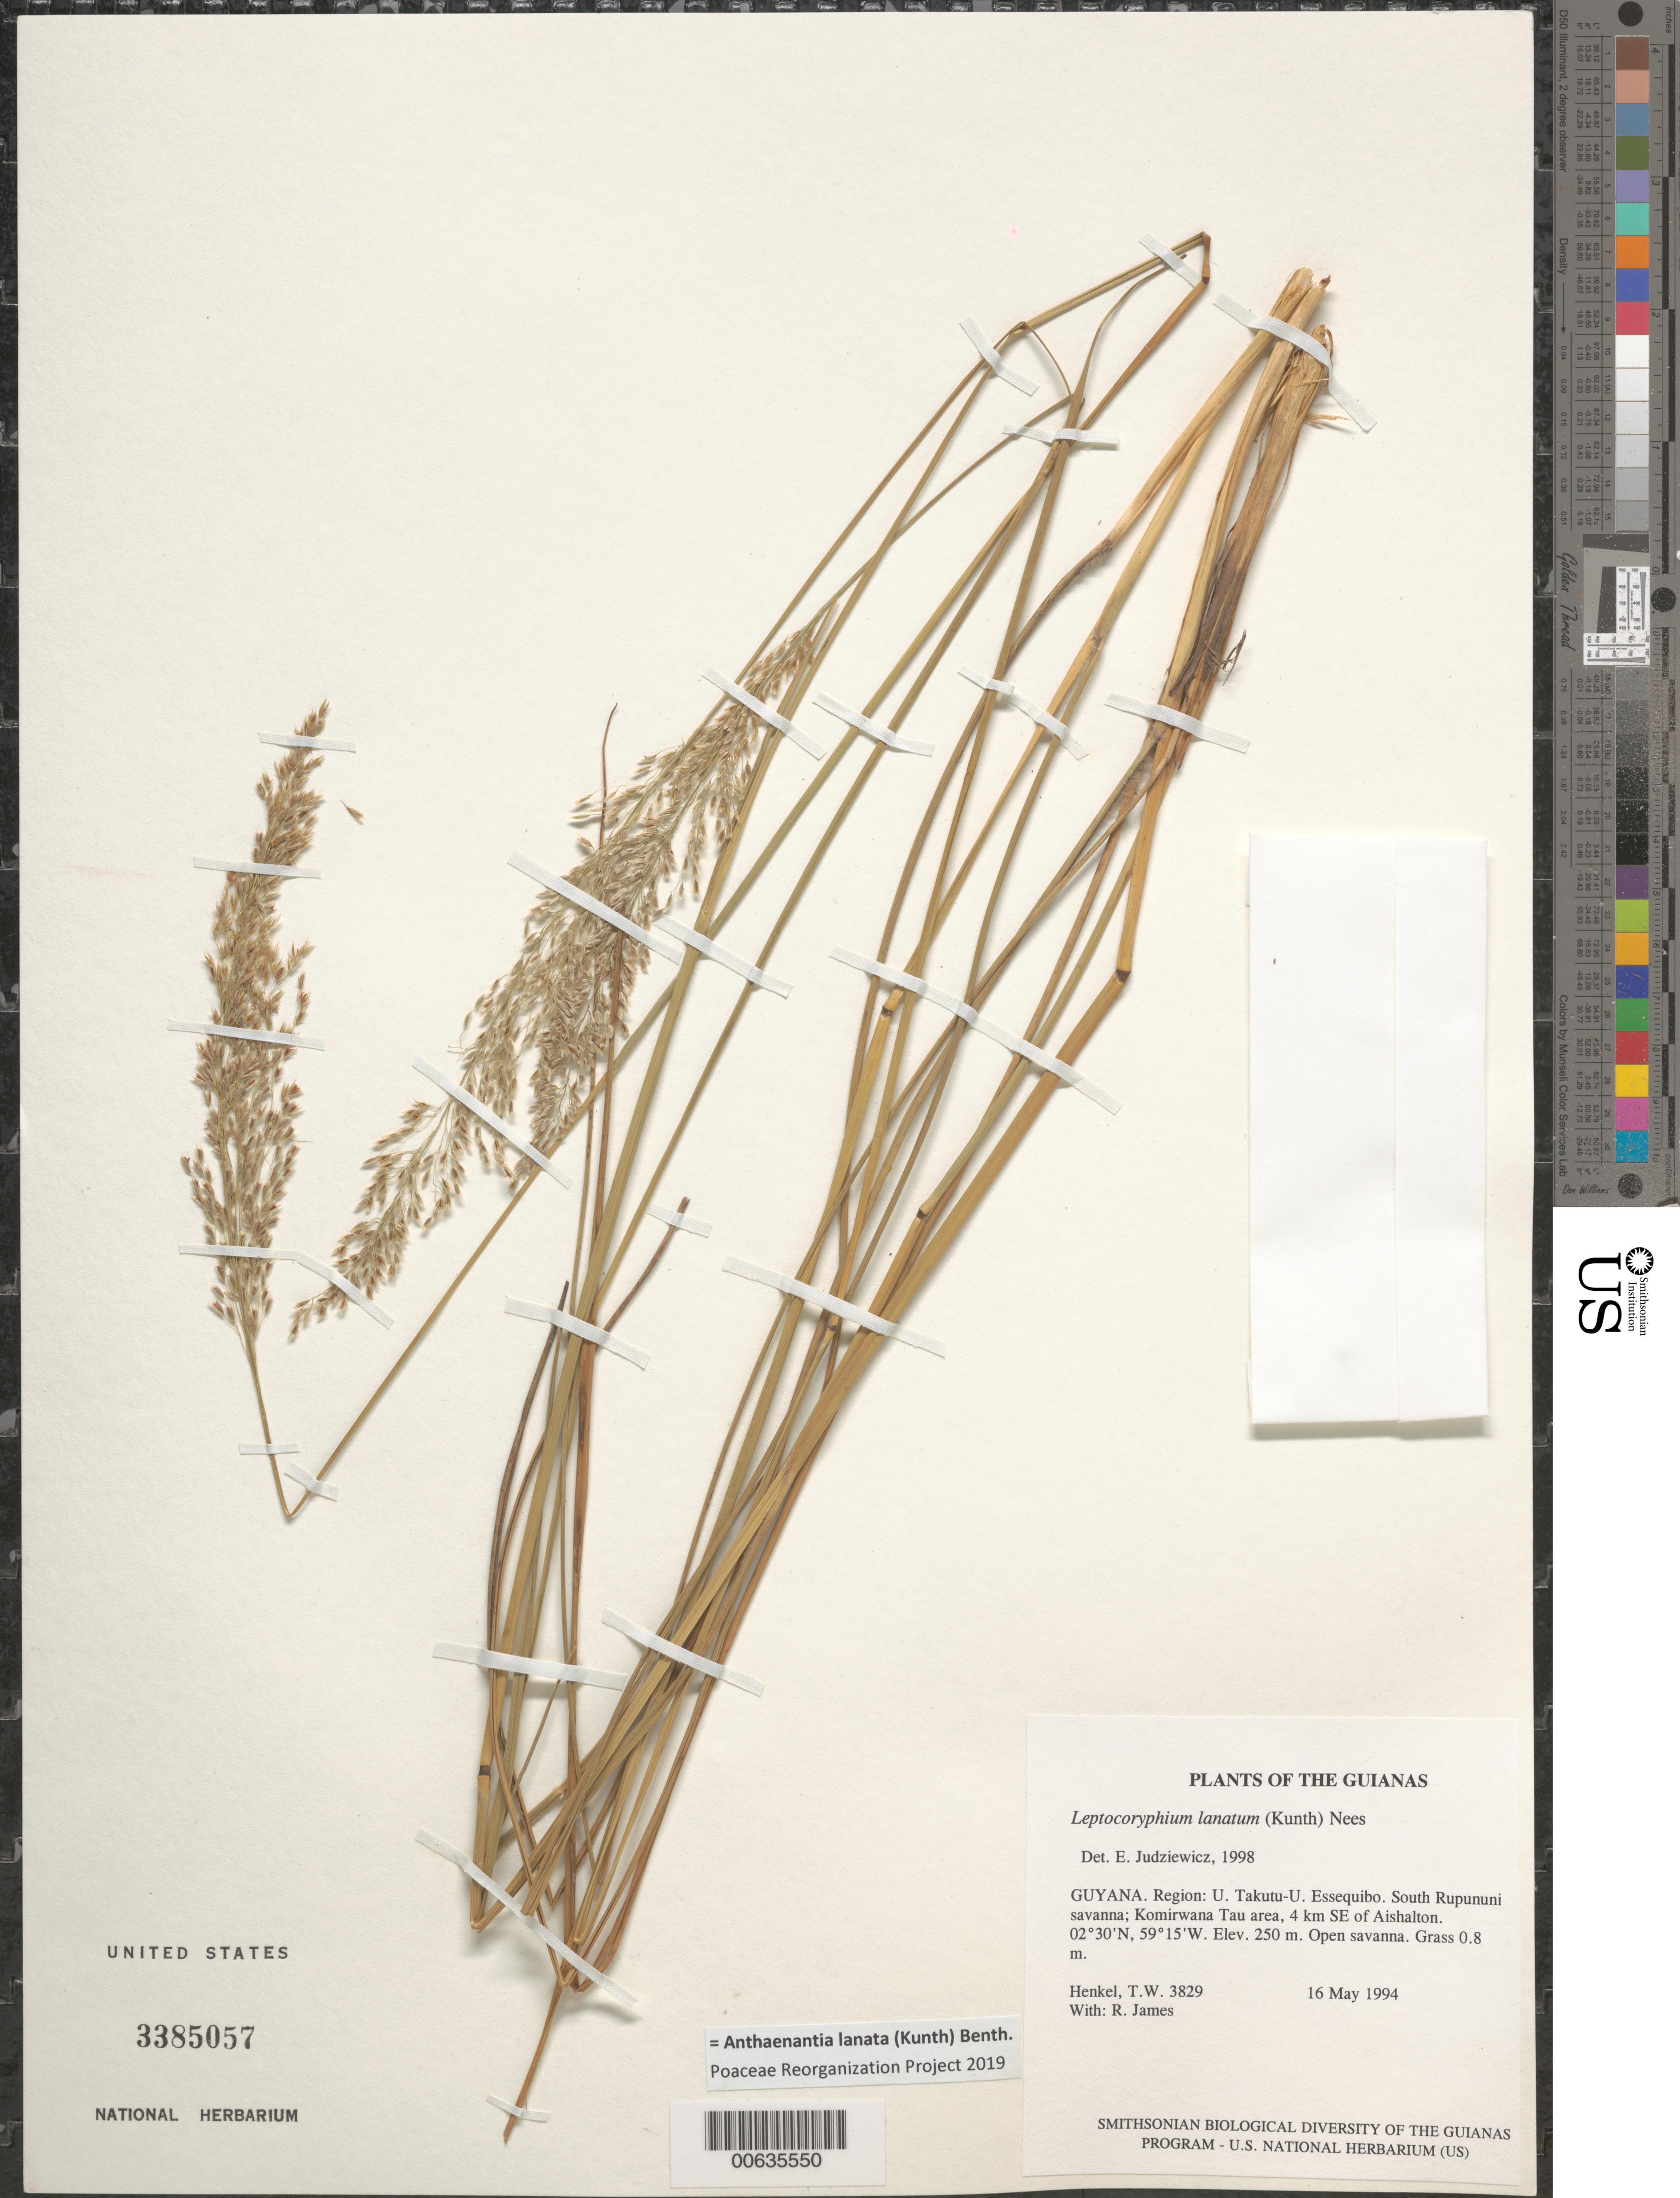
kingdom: Plantae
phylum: Tracheophyta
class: Liliopsida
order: Poales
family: Poaceae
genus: Leptocoryphium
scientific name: Leptocoryphium lanatum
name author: (Kunth) Nees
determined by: Judziewicz, E. J.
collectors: T. Henkel & R. James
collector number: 3829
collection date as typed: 16 May 1994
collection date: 1994-05-16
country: Guyana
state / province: U. Takutu-U. Essequibo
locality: South Rupununi savanna; Komirwana Tau area, 4 km SE of Aishalton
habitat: Open savanna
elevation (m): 250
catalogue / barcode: US 3385057